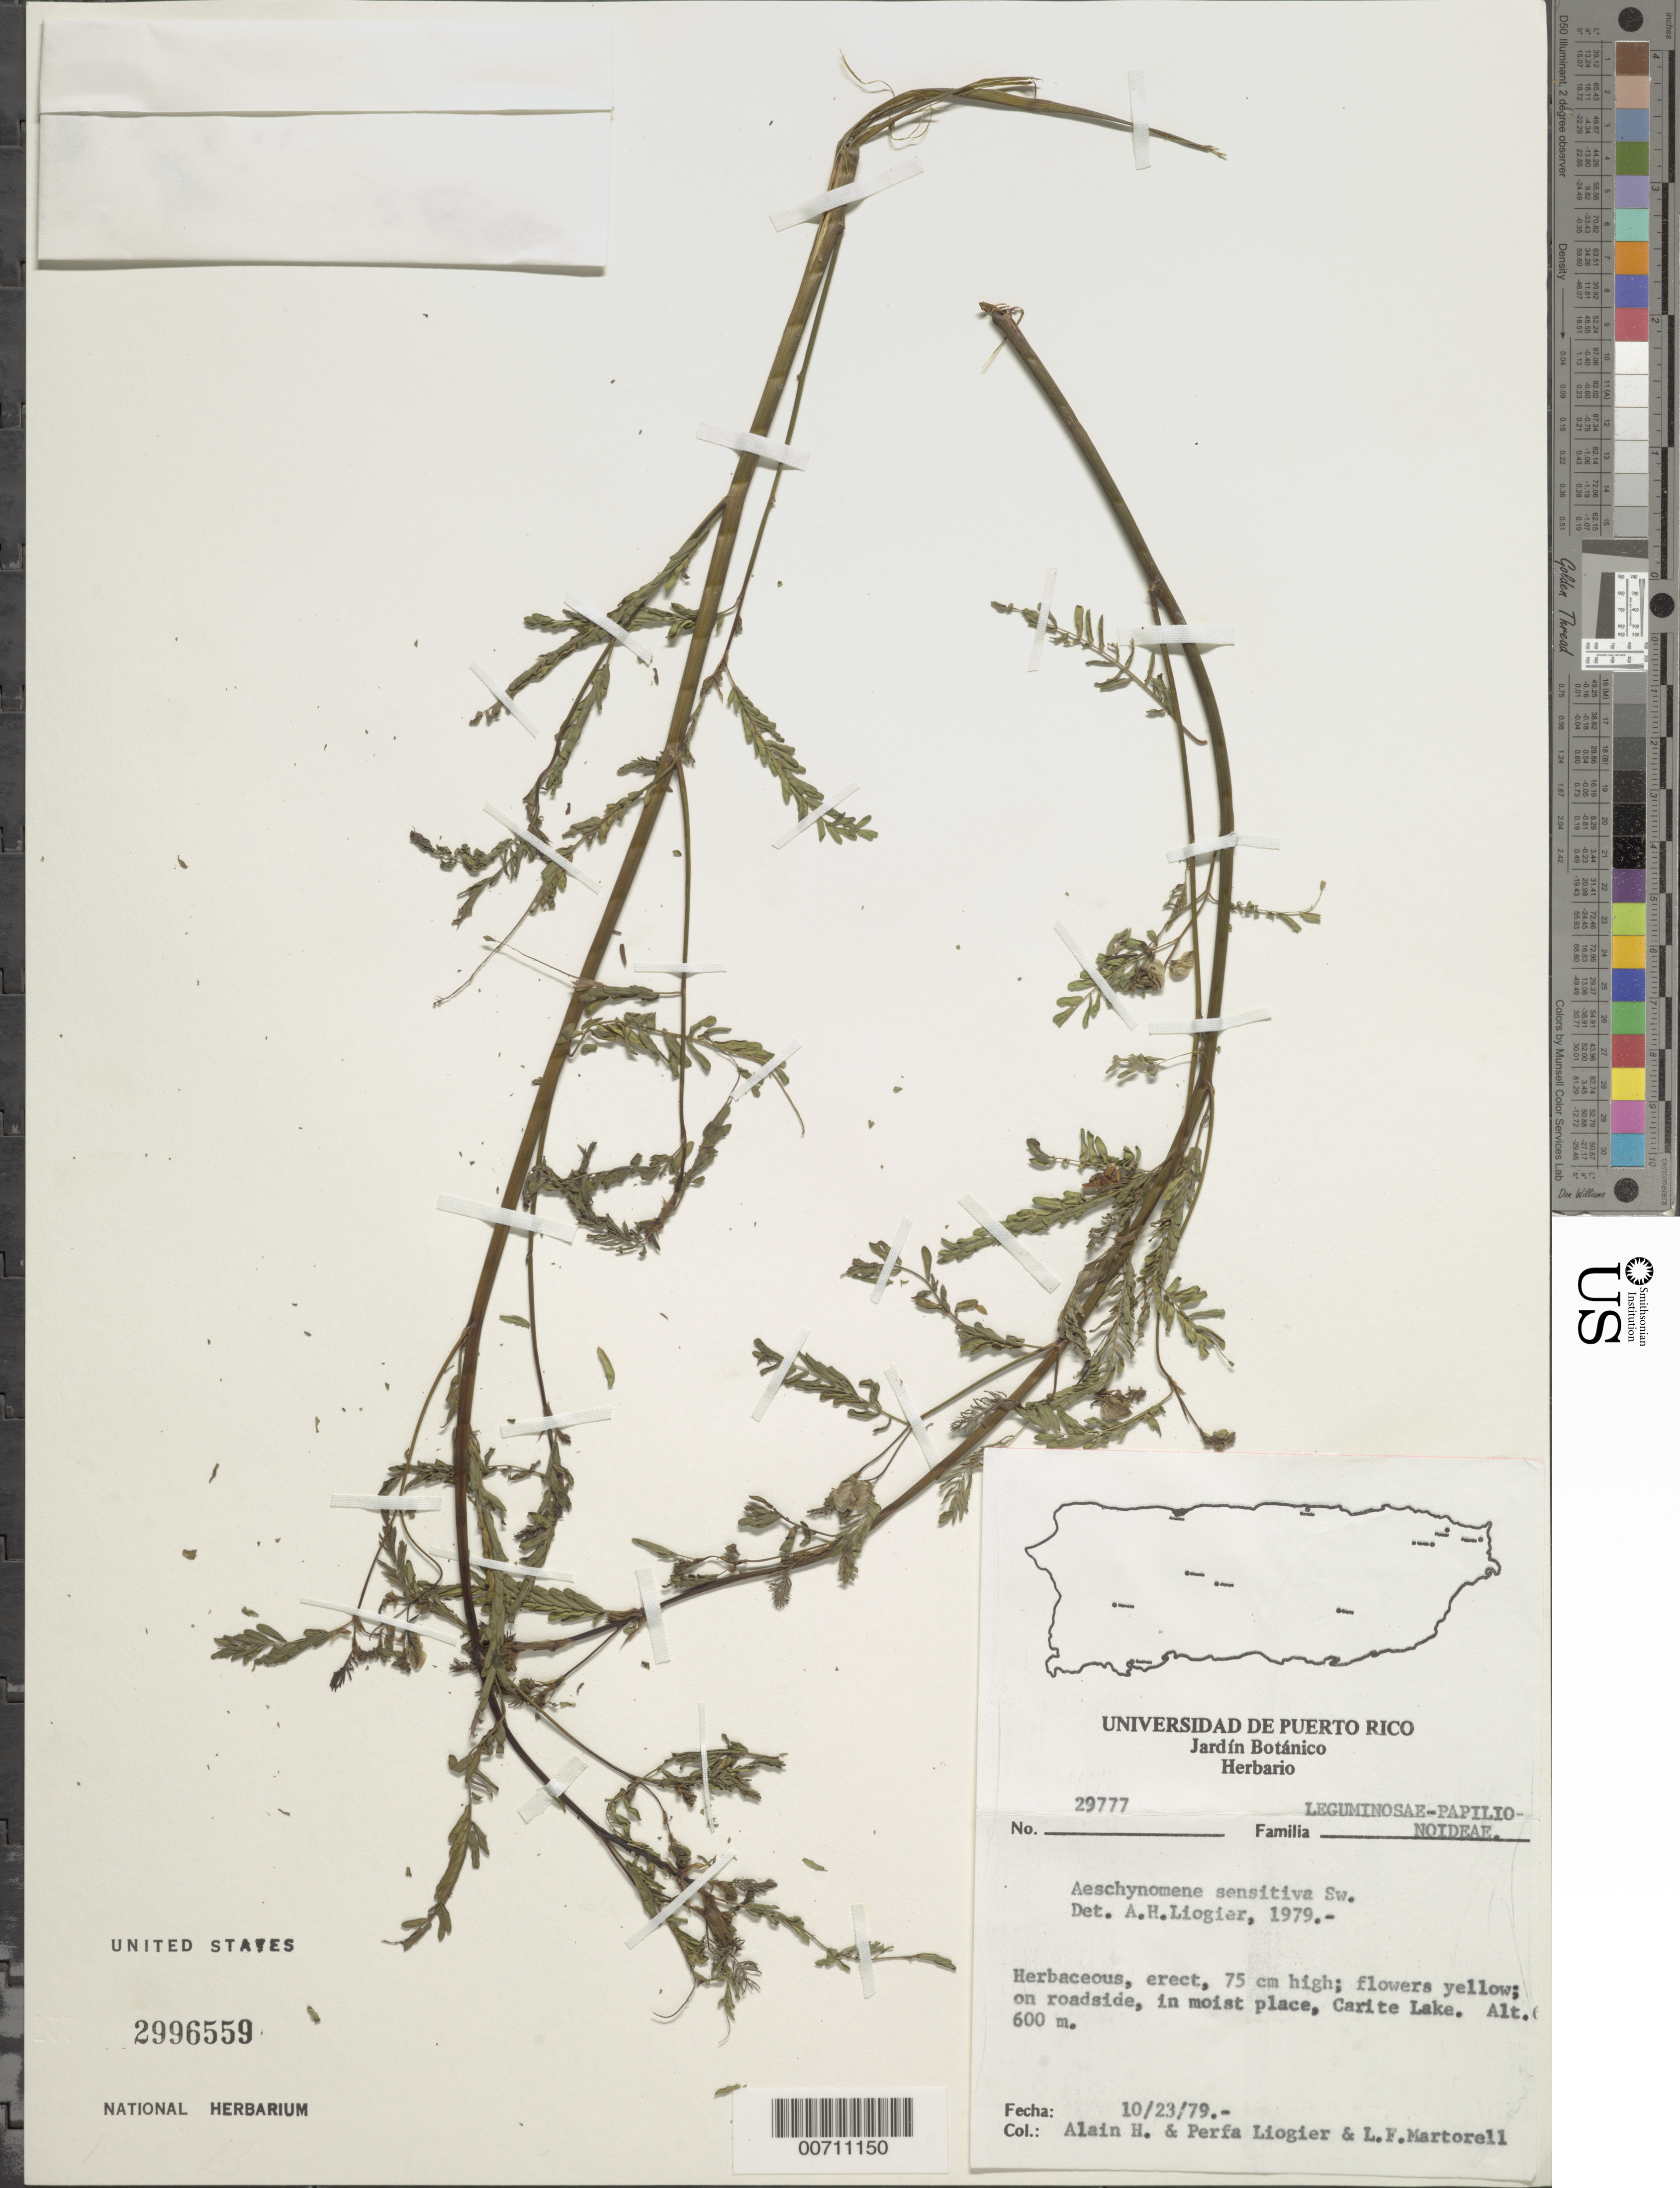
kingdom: Plantae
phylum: Tracheophyta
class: Magnoliopsida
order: Fabales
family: Fabaceae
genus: Aeschynomene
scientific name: Aeschynomene sensitiva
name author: Sw.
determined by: Liogier, Alain H.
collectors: A. H. Liogier, M. P. Liogier & L. Martorell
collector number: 29777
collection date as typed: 23 Oct 1979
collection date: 1979-10-23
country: Puerto Rico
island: Greater Antilles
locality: Carite Lake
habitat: On roadside, moist places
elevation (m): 600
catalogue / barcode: US 2996559